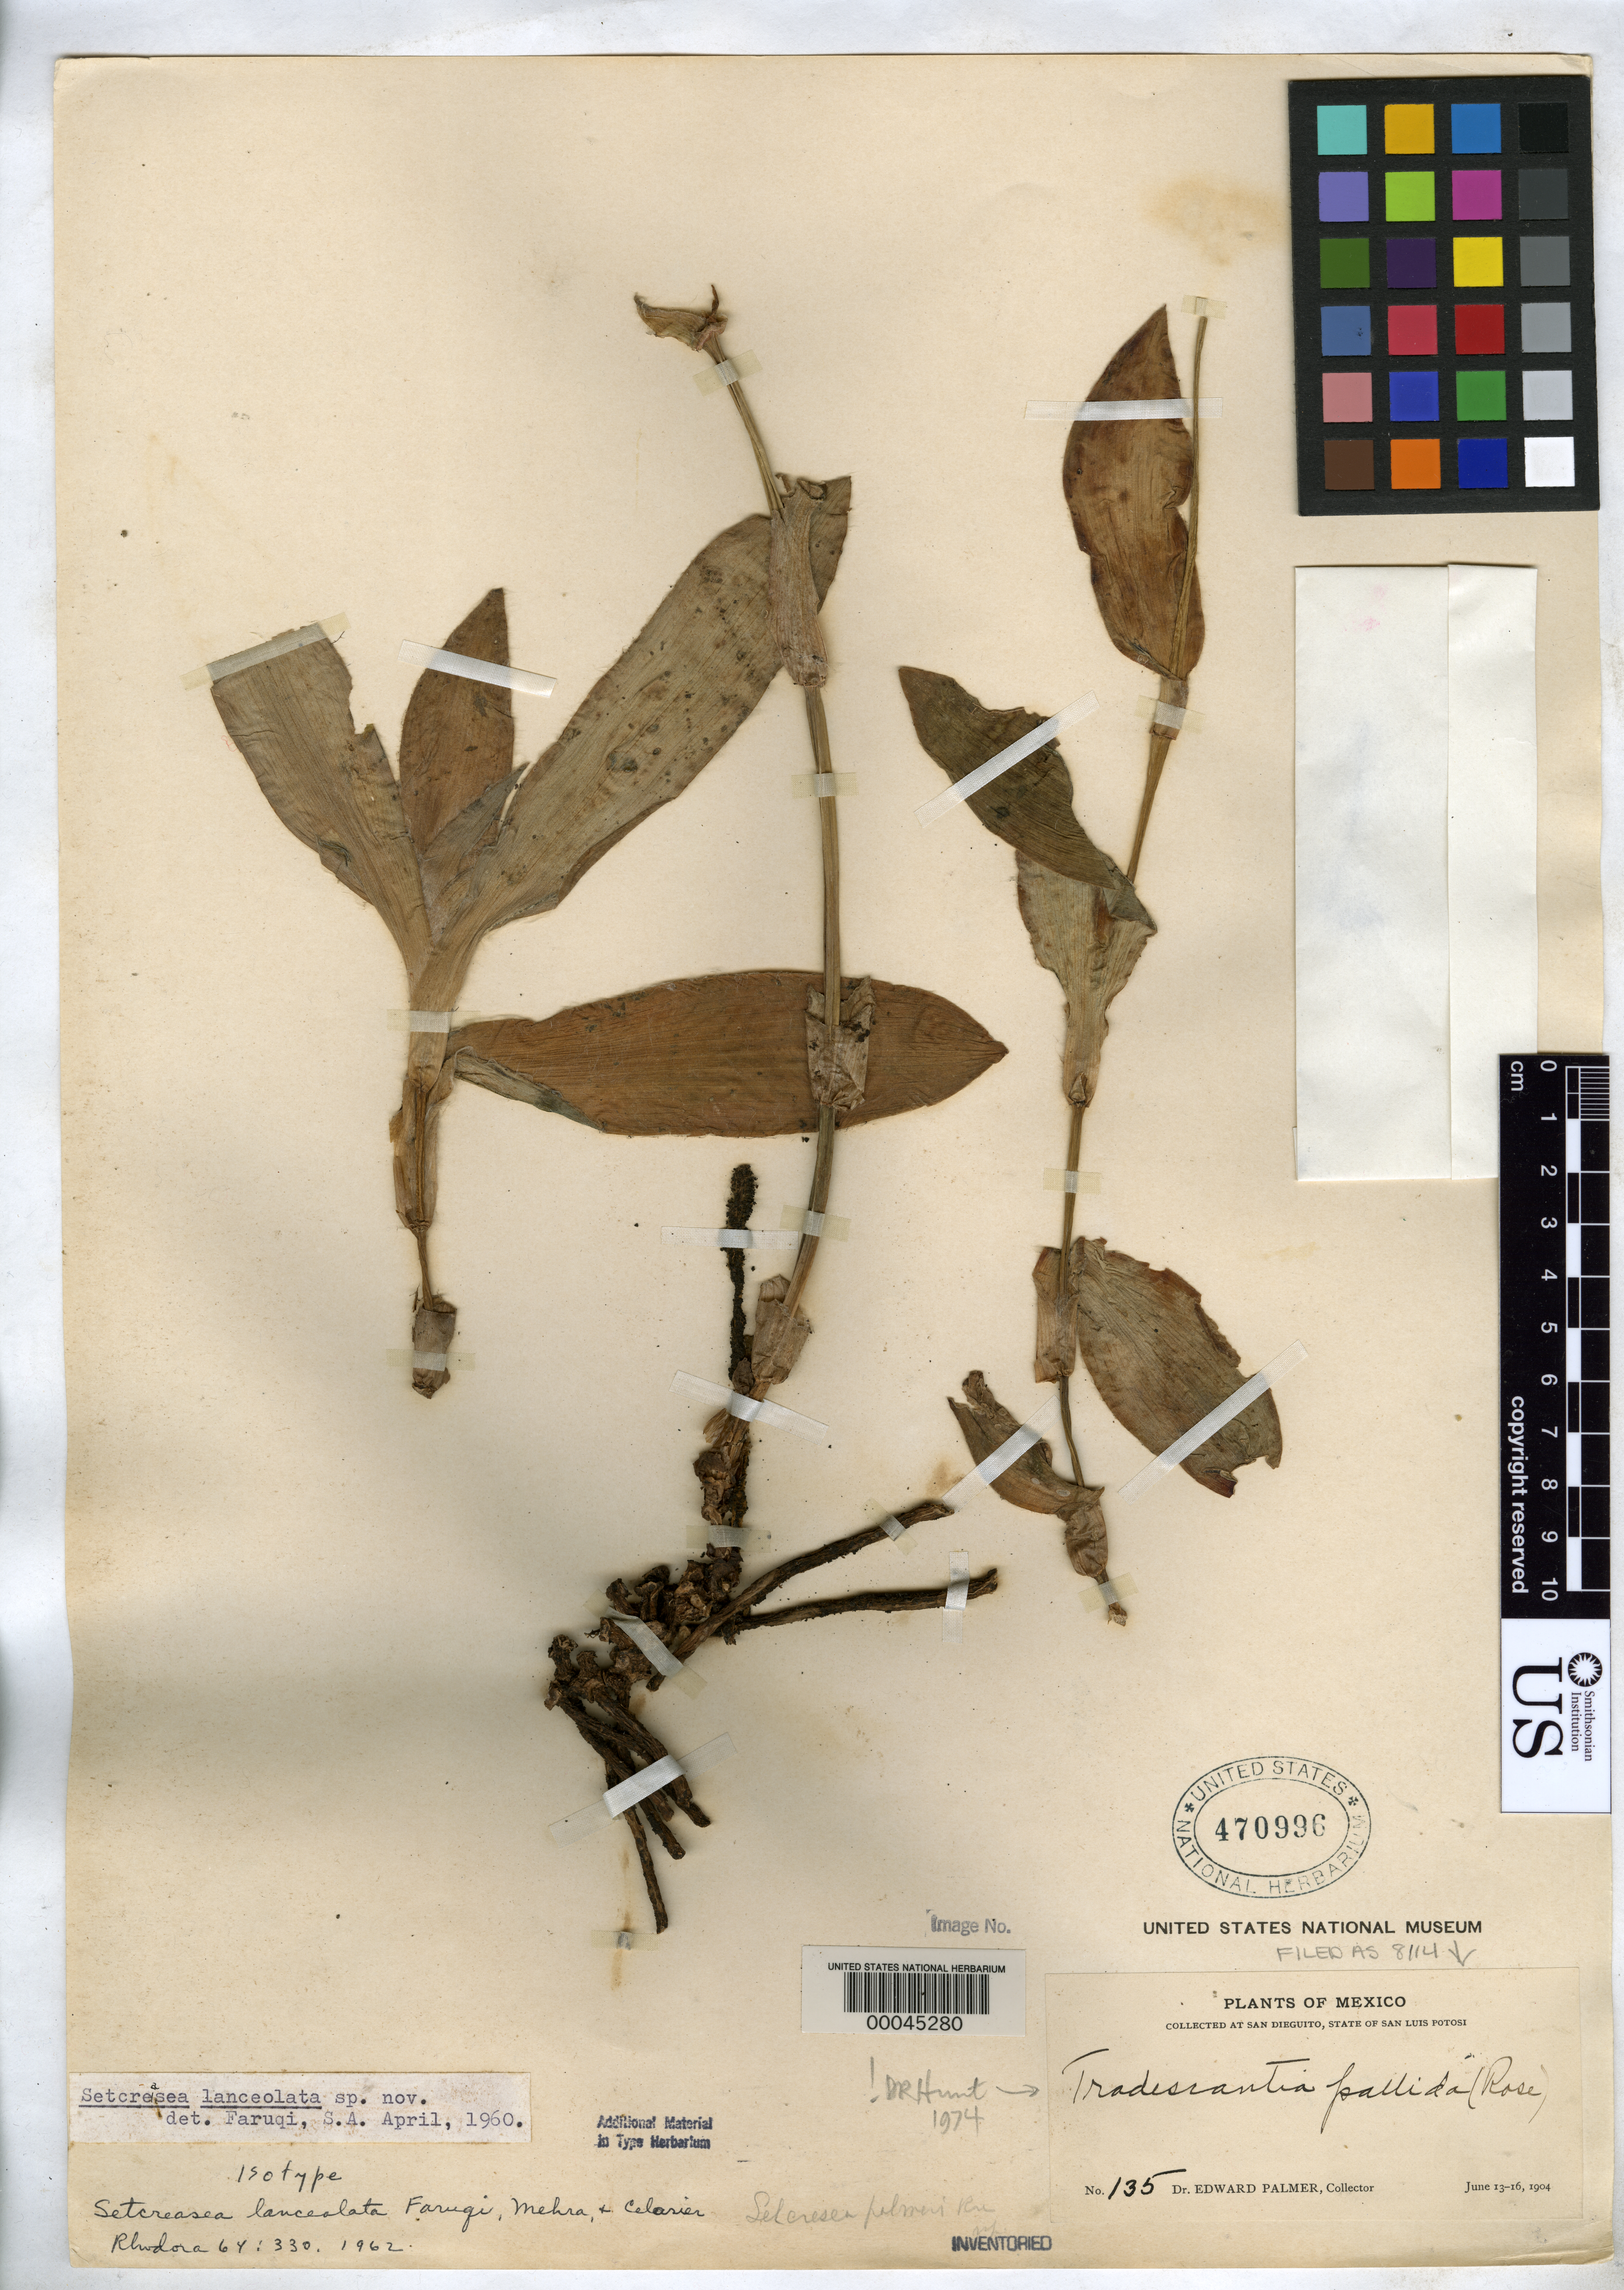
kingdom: Plantae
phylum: Tracheophyta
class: Liliopsida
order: Commelinales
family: Commelinaceae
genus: Setcreasea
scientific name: Setcreasea lanceolata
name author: Faruqi et al.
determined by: Faruqi, S. A.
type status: Isotype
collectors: E. Palmer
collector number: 135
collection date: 1904-06-13/1904-06-16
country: Mexico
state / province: San Luis Potosí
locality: San Dieguito.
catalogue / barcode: US 470996